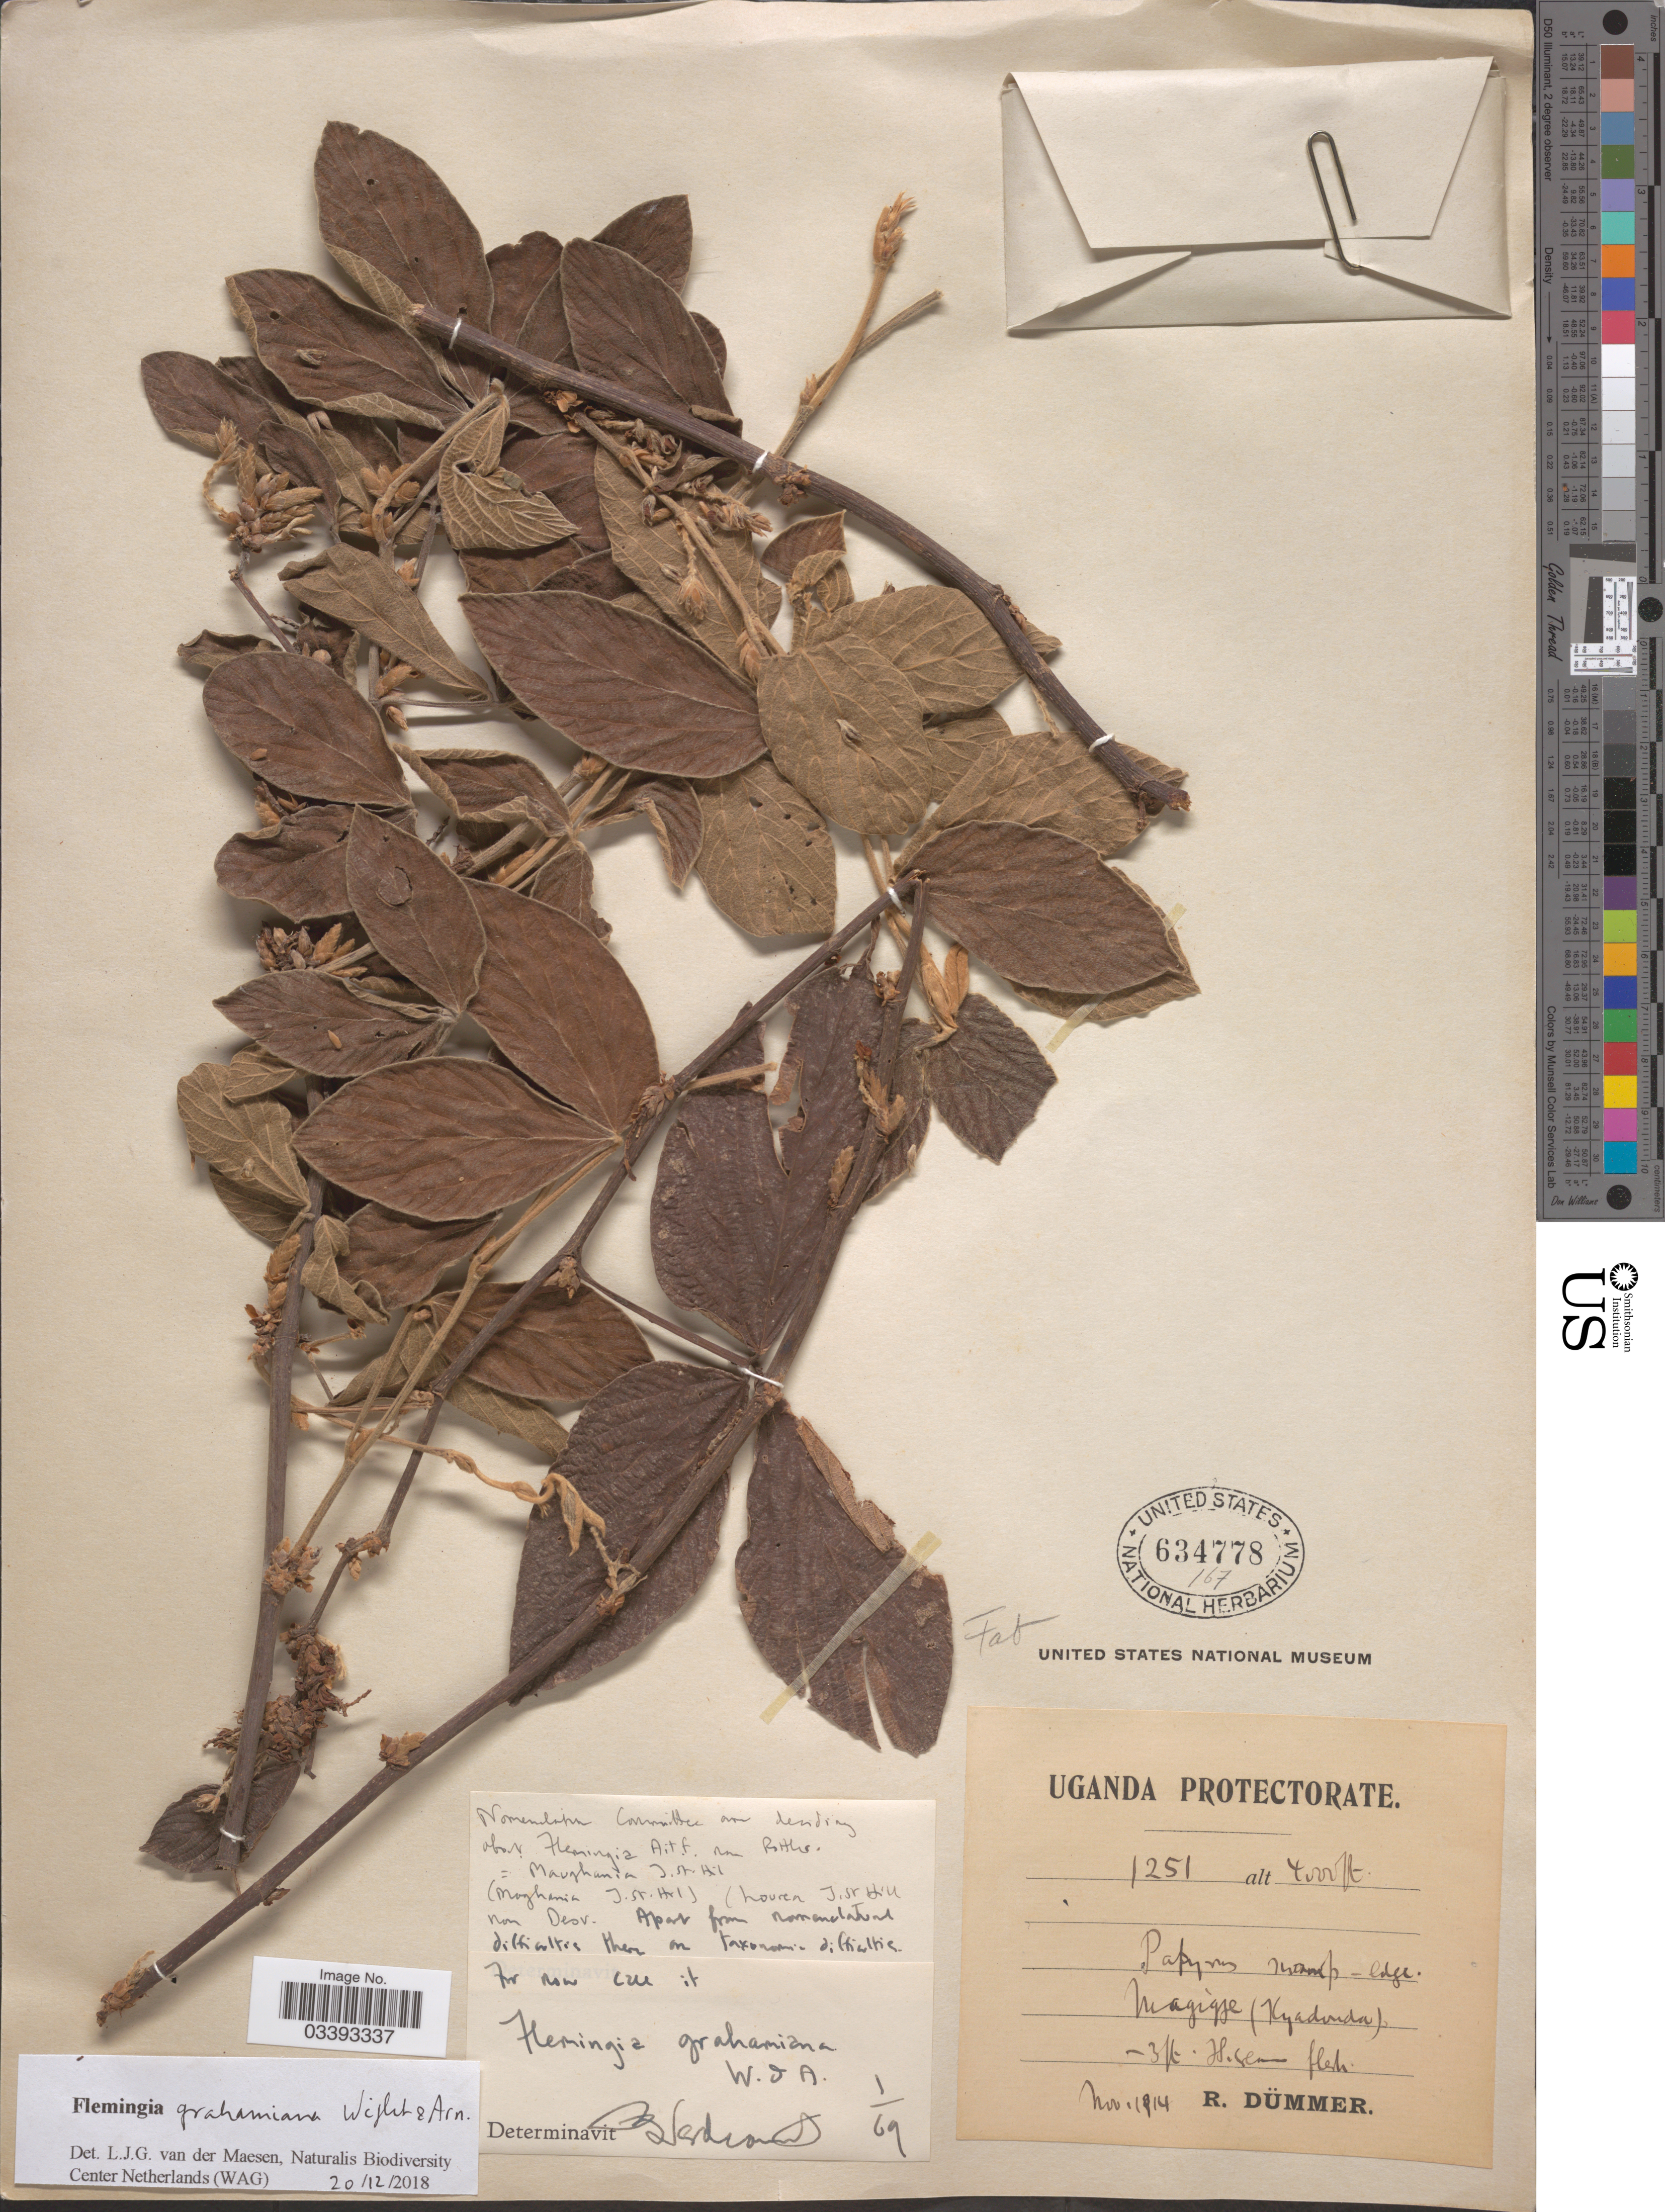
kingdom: Plantae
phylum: Tracheophyta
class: Magnoliopsida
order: Fabales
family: Fabaceae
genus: Flemingia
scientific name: Flemingia grahamiana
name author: Wight & Arn.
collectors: R. A. Dümmer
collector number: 1251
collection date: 1914-11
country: Uganda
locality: Magigye (Kyadonda).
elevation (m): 1219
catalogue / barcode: US 634778